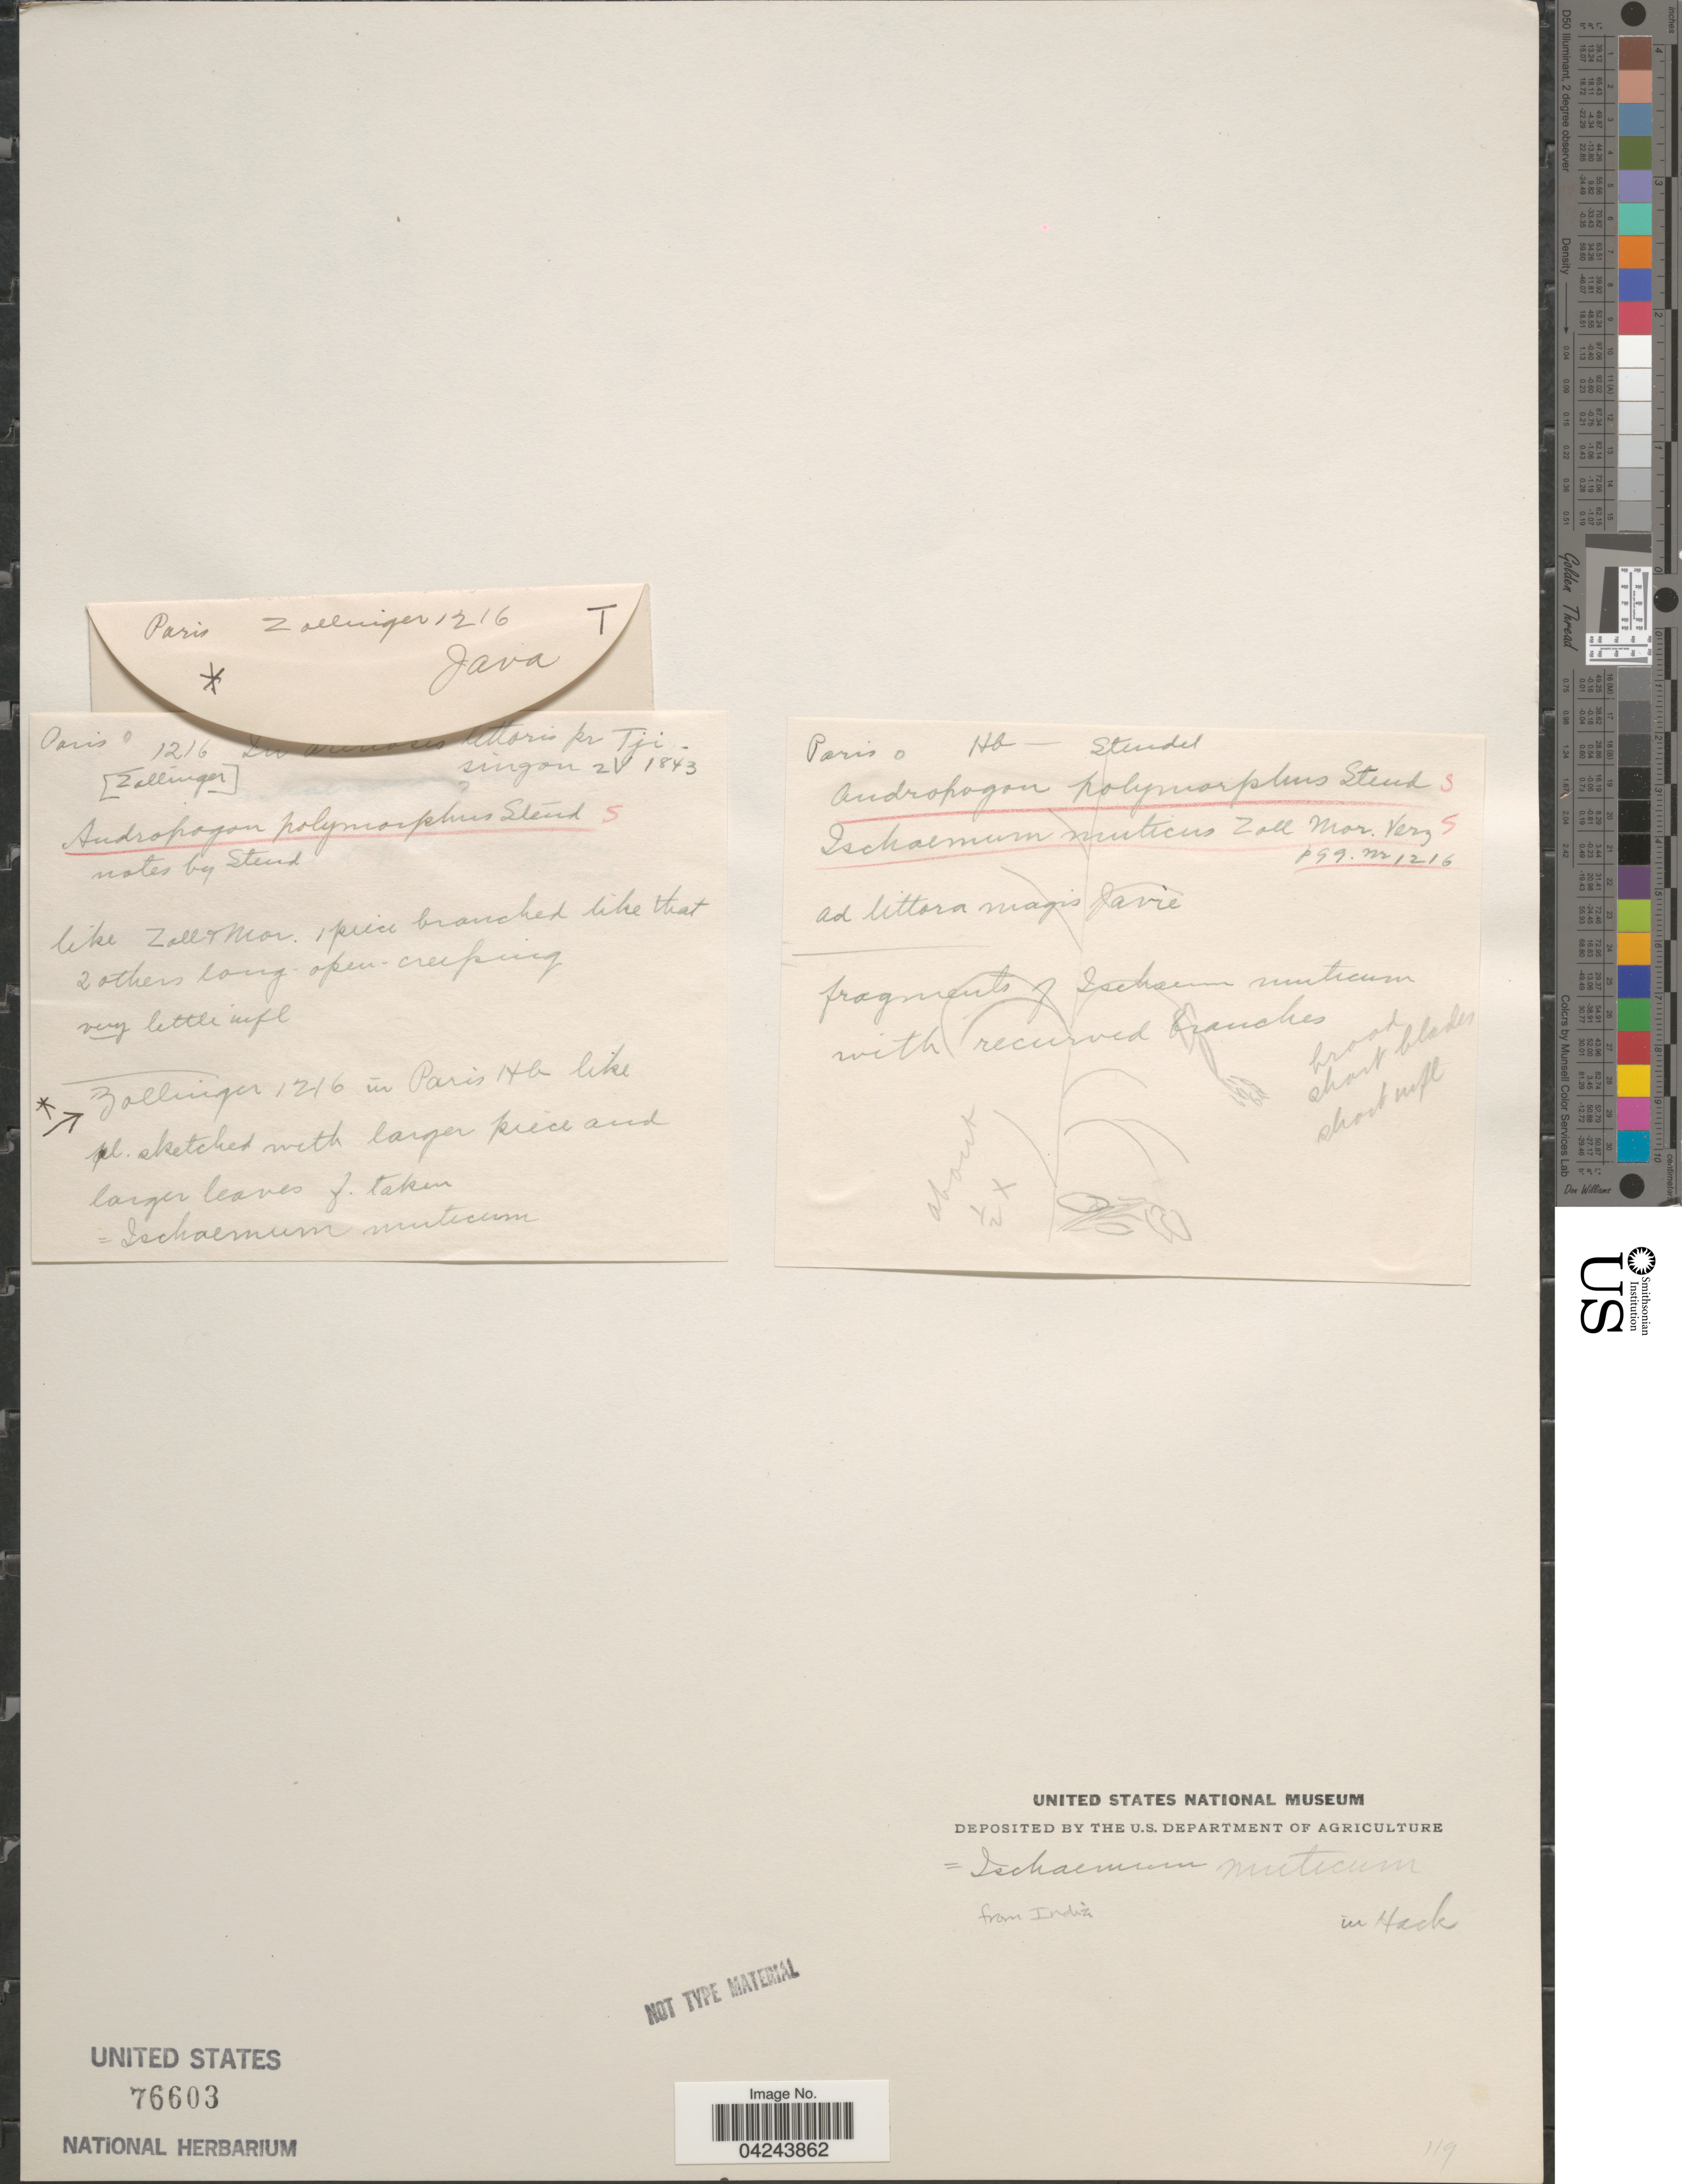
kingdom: Plantae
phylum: Tracheophyta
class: Liliopsida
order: Poales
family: Poaceae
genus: Ischaemum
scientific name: Ischaemum muticum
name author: L.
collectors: -- Zollinger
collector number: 1216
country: Indonesia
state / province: Java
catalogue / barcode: US 76603